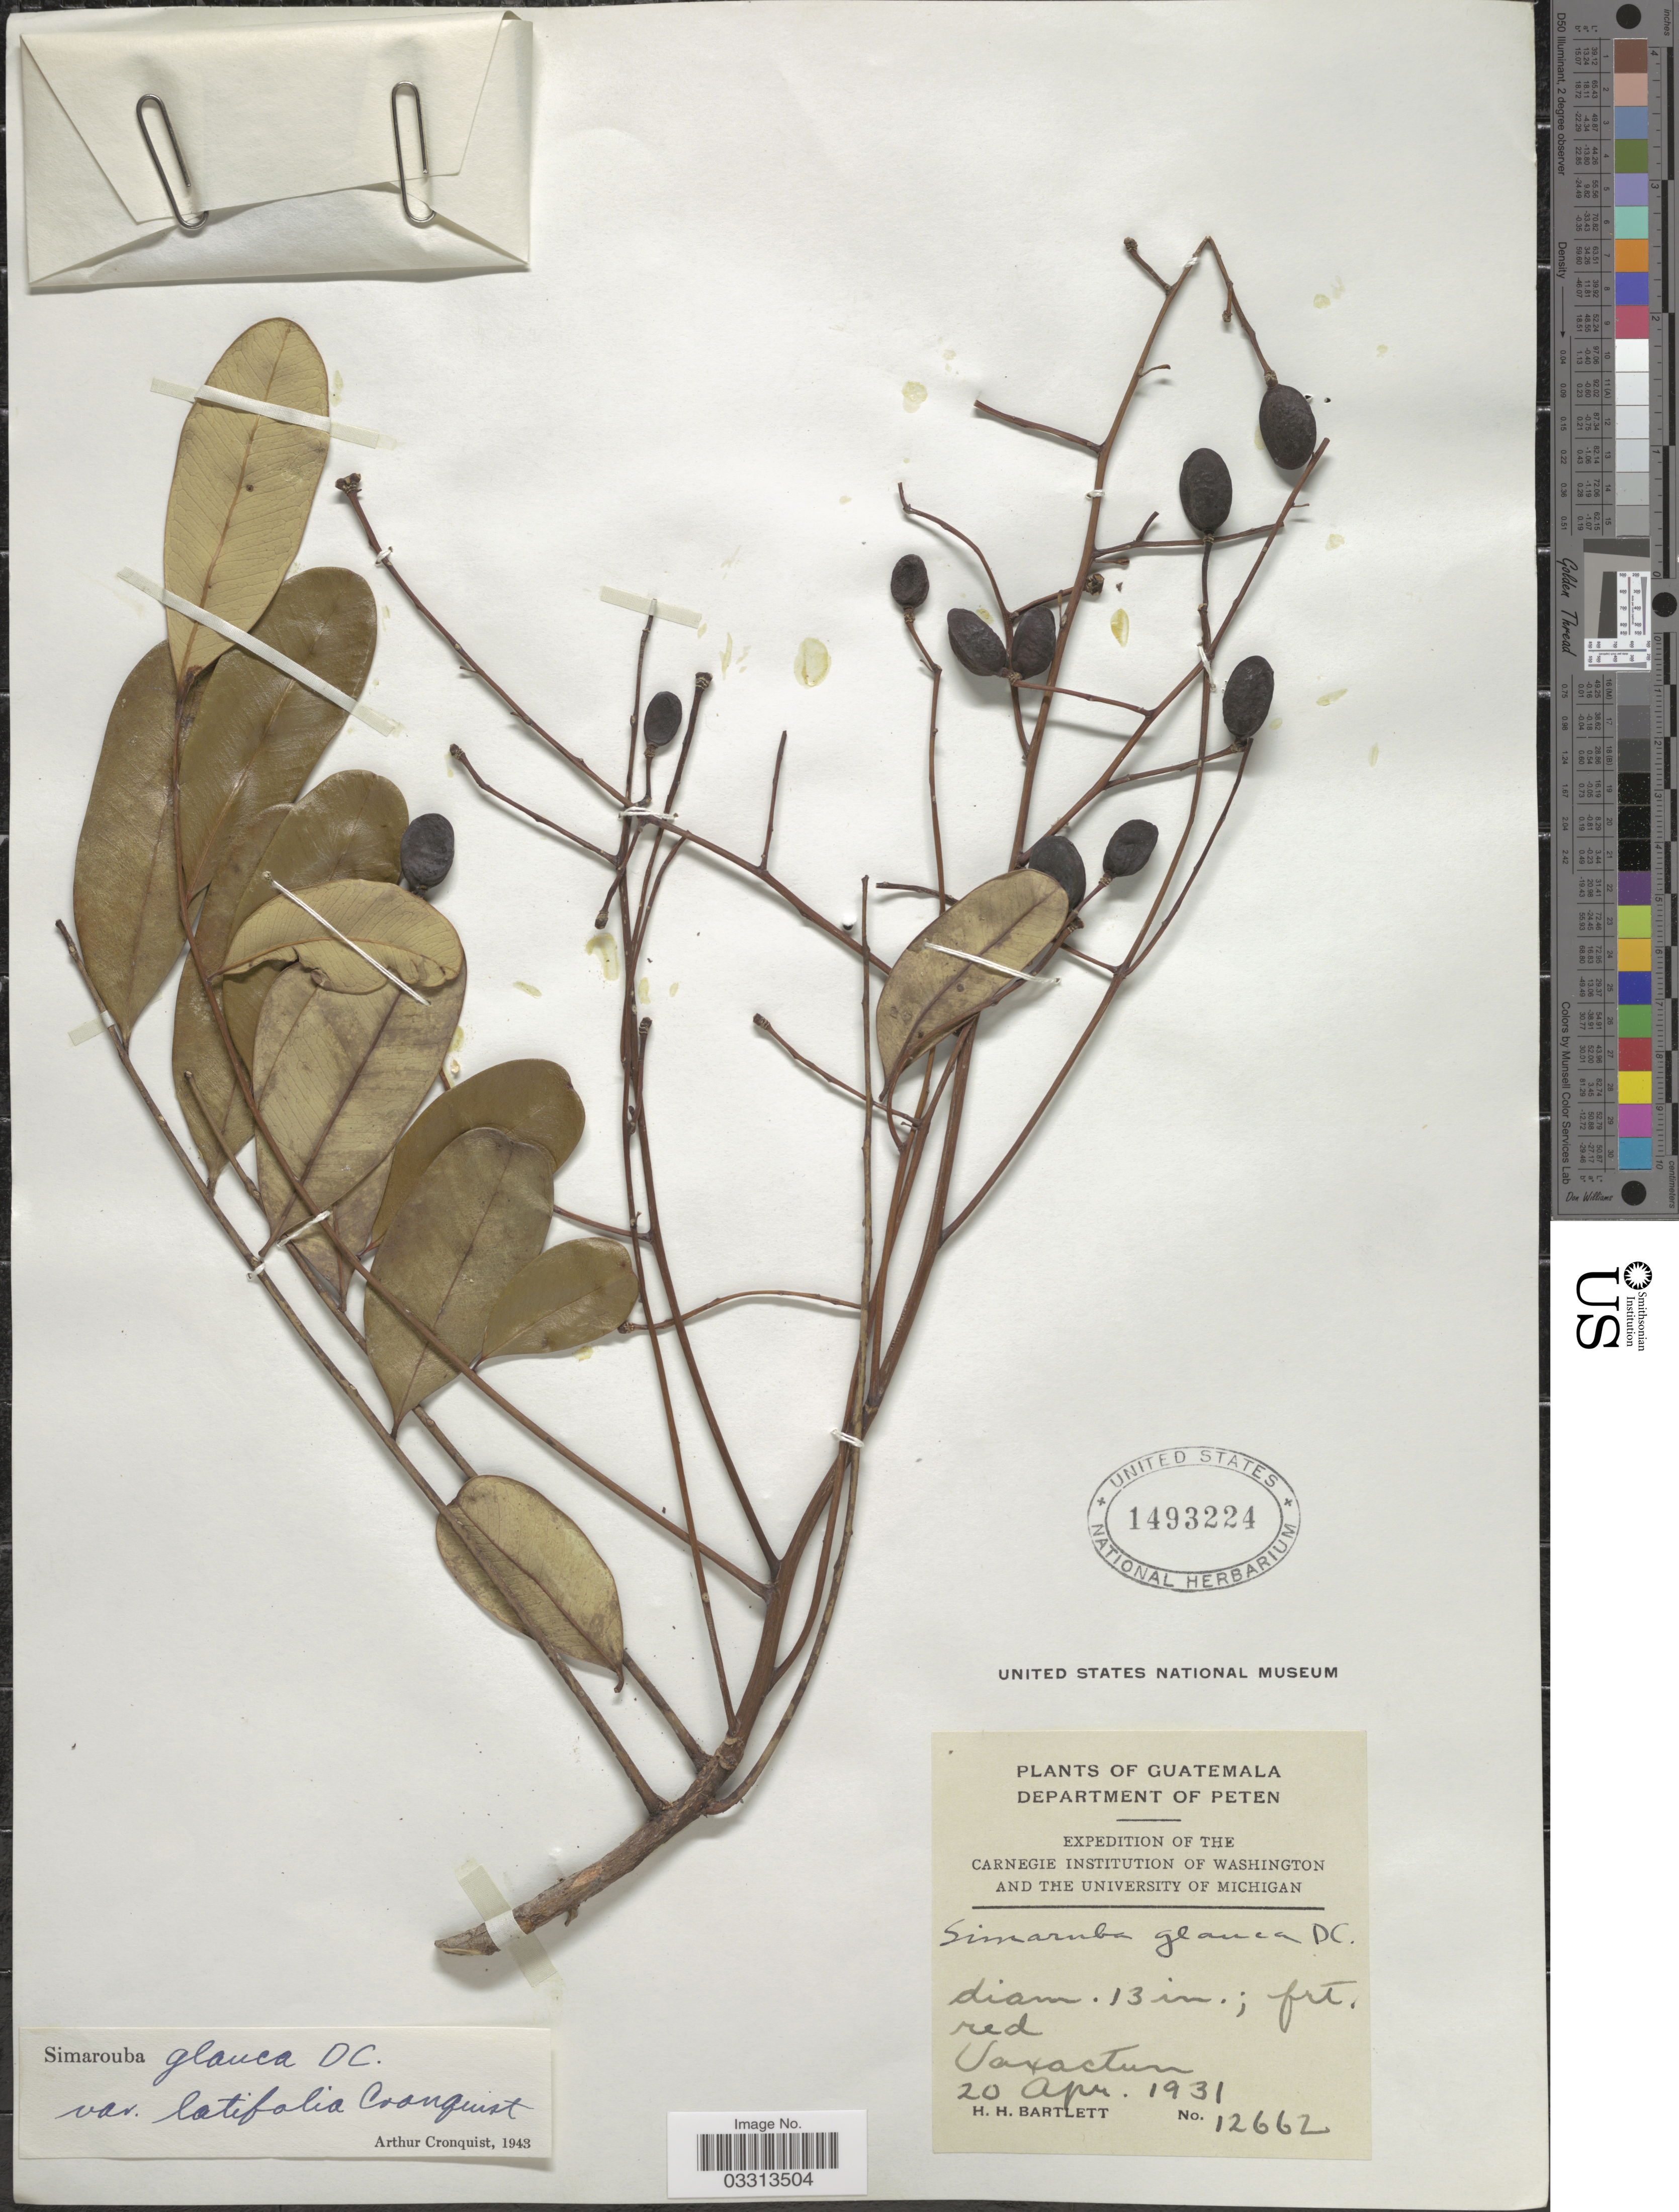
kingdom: Plantae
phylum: Tracheophyta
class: Magnoliopsida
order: Sapindales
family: Simaroubaceae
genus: Simarouba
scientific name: Simarouba glauca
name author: DC.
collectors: H. H. Bartlett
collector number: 12662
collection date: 1931-04-20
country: Guatemala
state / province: El Petén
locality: Department of Peten, Uaxactun.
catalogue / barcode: US 1493224